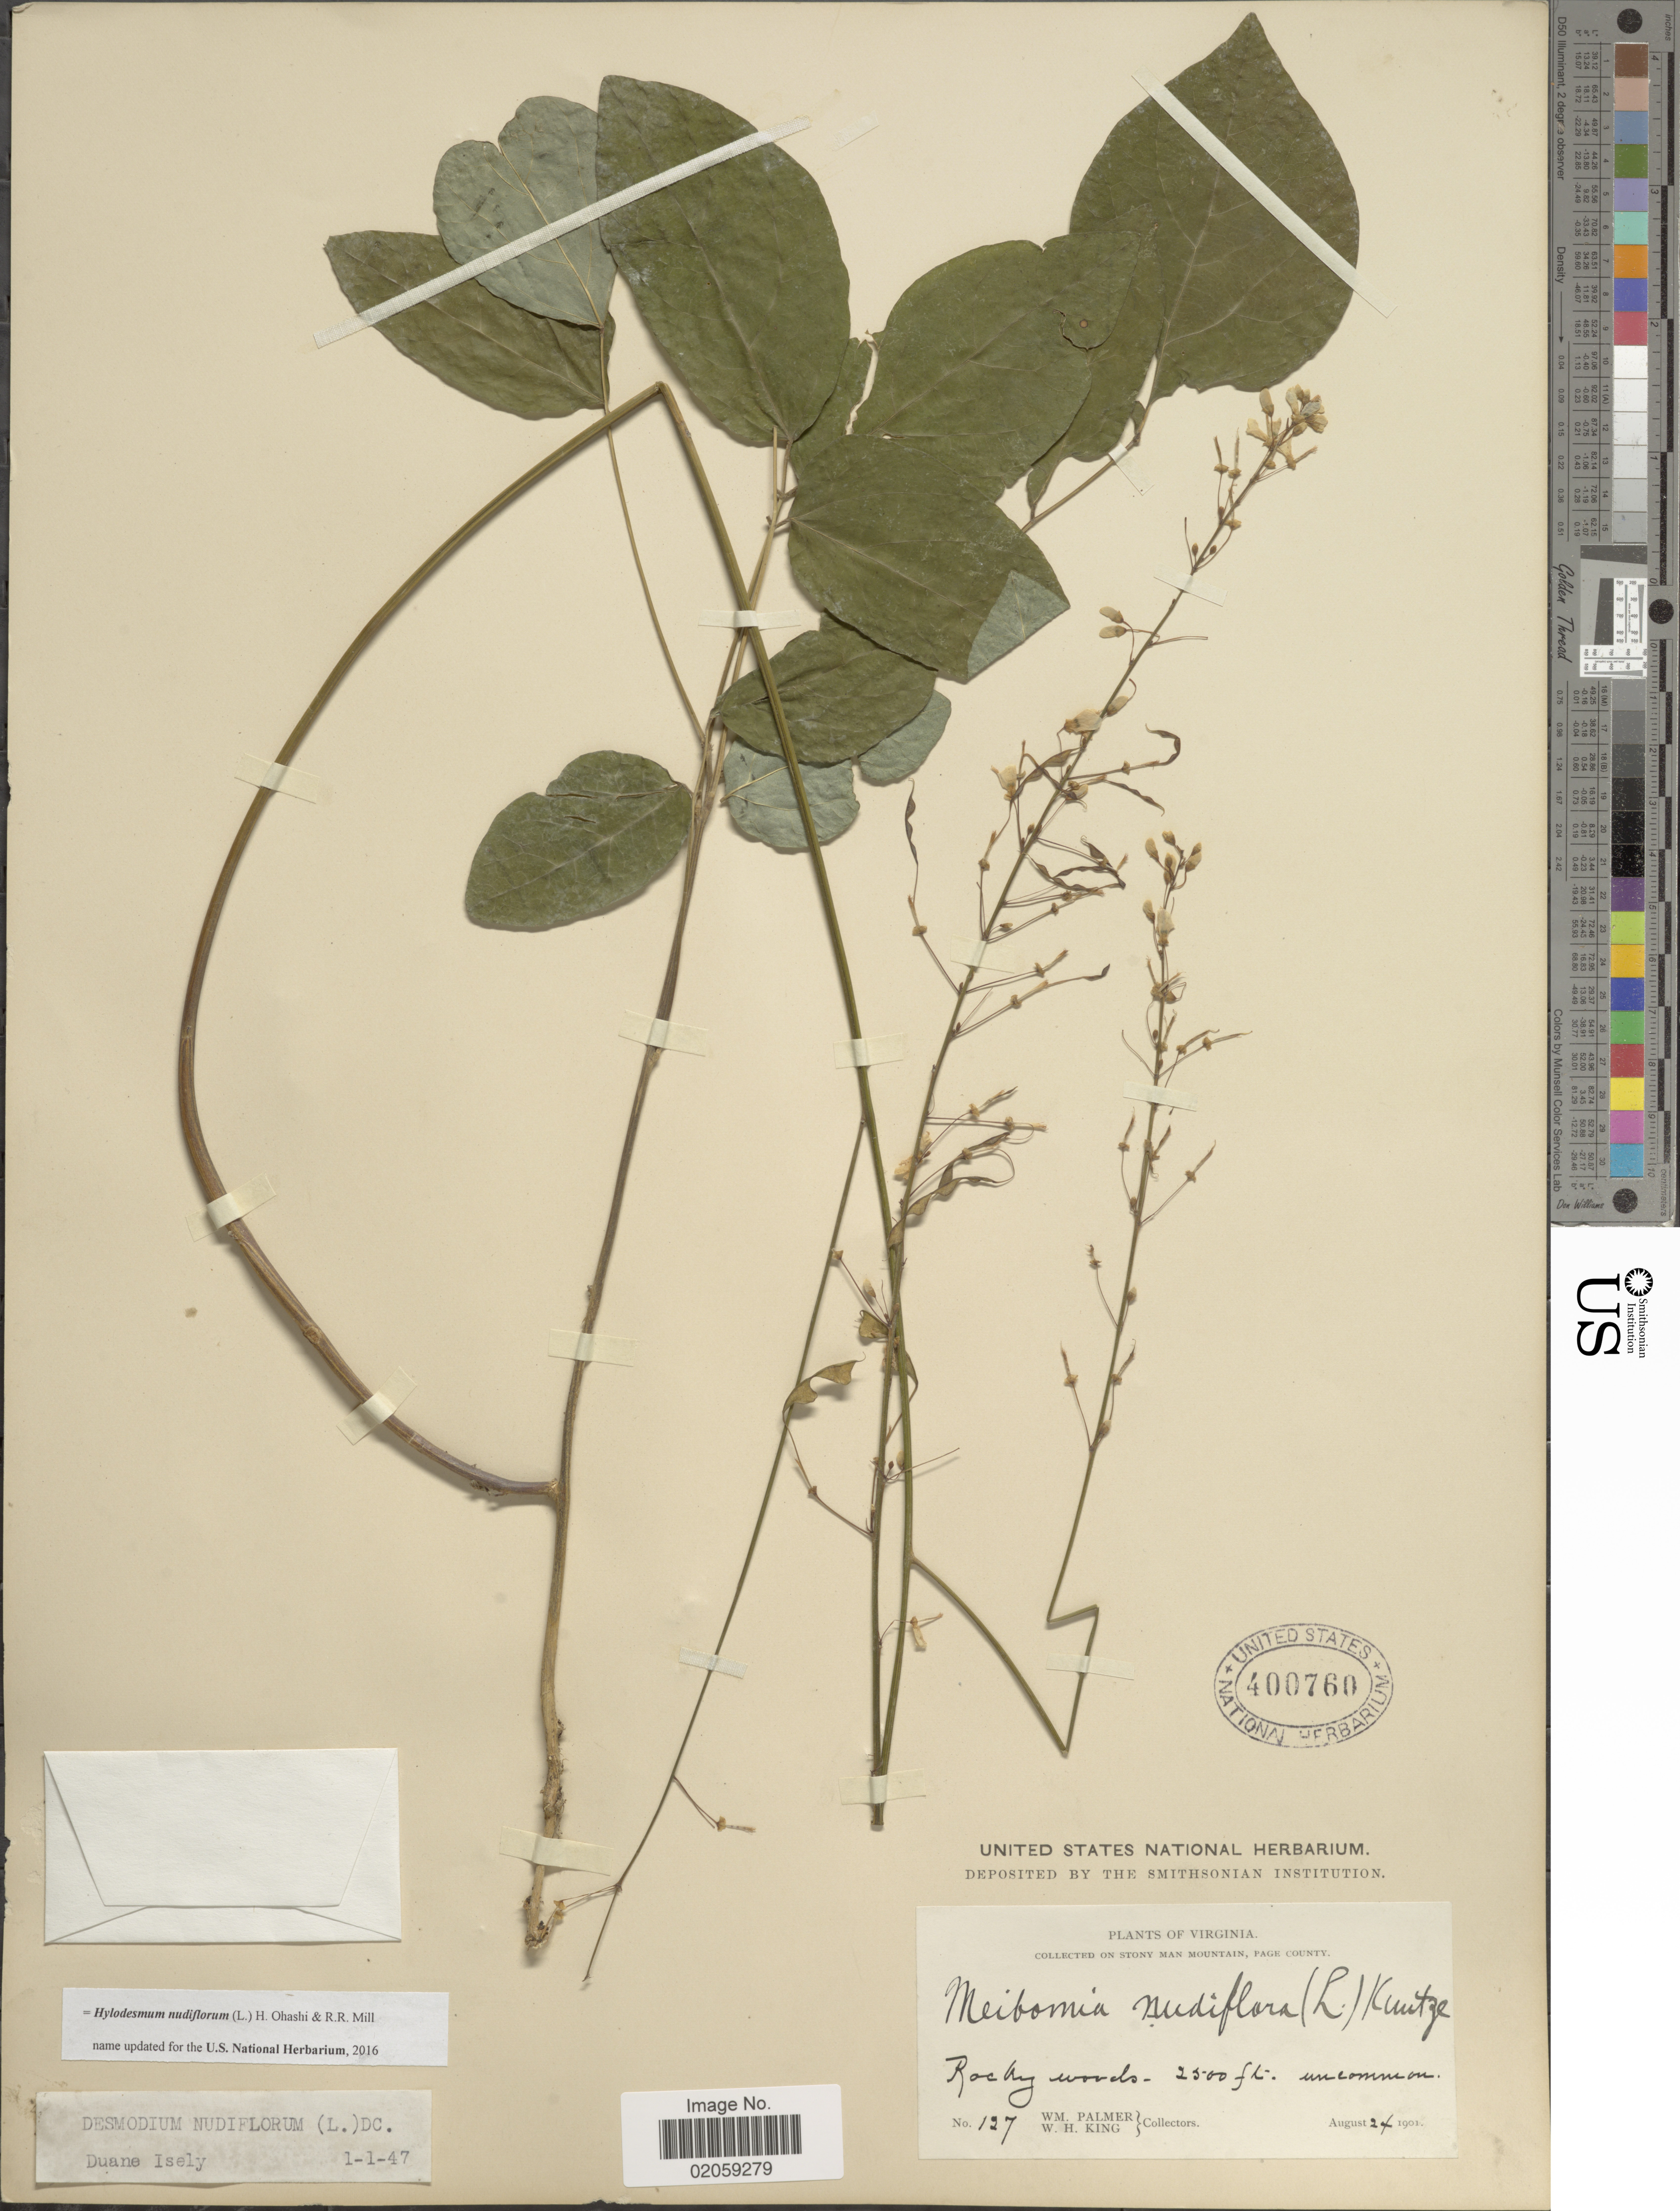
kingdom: Plantae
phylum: Tracheophyta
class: Magnoliopsida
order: Fabales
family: Fabaceae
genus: Hylodesmum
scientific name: Hylodesmum nudiflorum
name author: (L.) H. Ohashi & R.R. Mill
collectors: W. Palmer & W. H. King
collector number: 127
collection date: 1901-08-24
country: United States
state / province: Virginia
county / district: Page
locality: Stony Man Mountain, Page County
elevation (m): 762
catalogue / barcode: US 400760